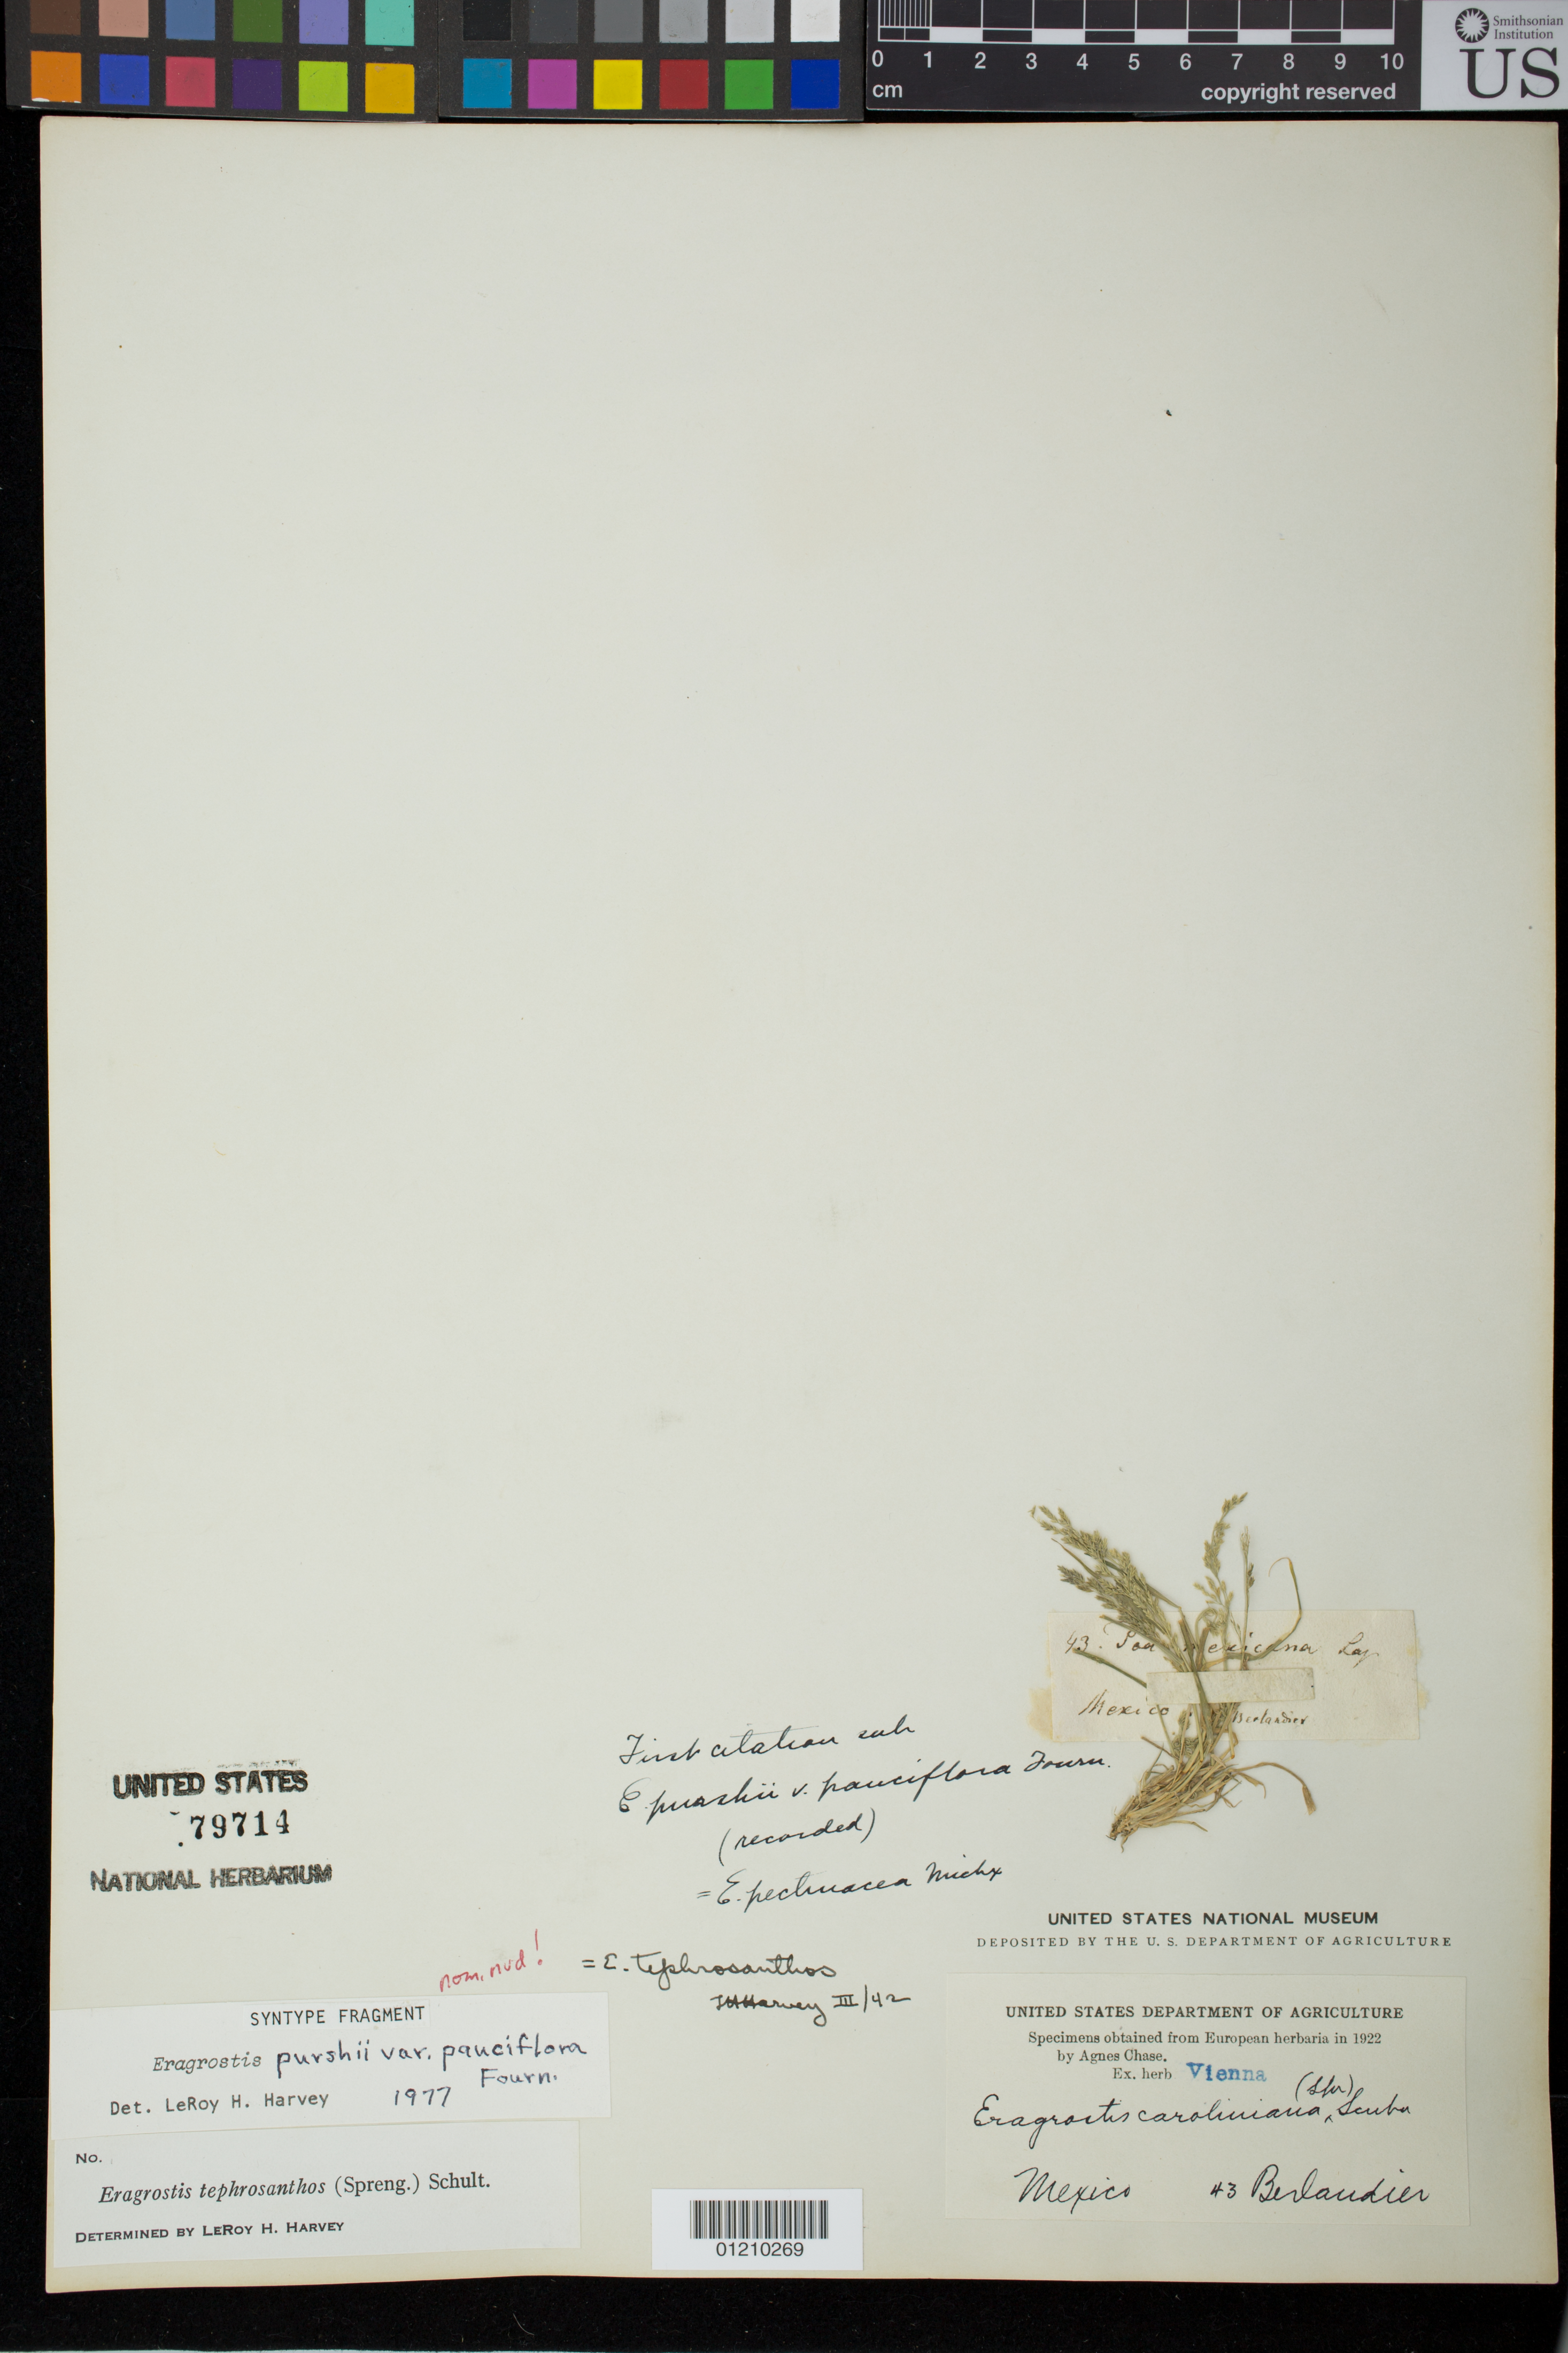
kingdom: Plantae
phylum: Tracheophyta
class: Liliopsida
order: Poales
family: Poaceae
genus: Eragrostis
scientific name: Eragrostis pectinacea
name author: (Michx.) Nees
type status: Isosyntype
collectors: J. L. Berlandier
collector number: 3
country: Mexico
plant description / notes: Fragmentary material of type specimen ex herb. Vienna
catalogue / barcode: US 79714